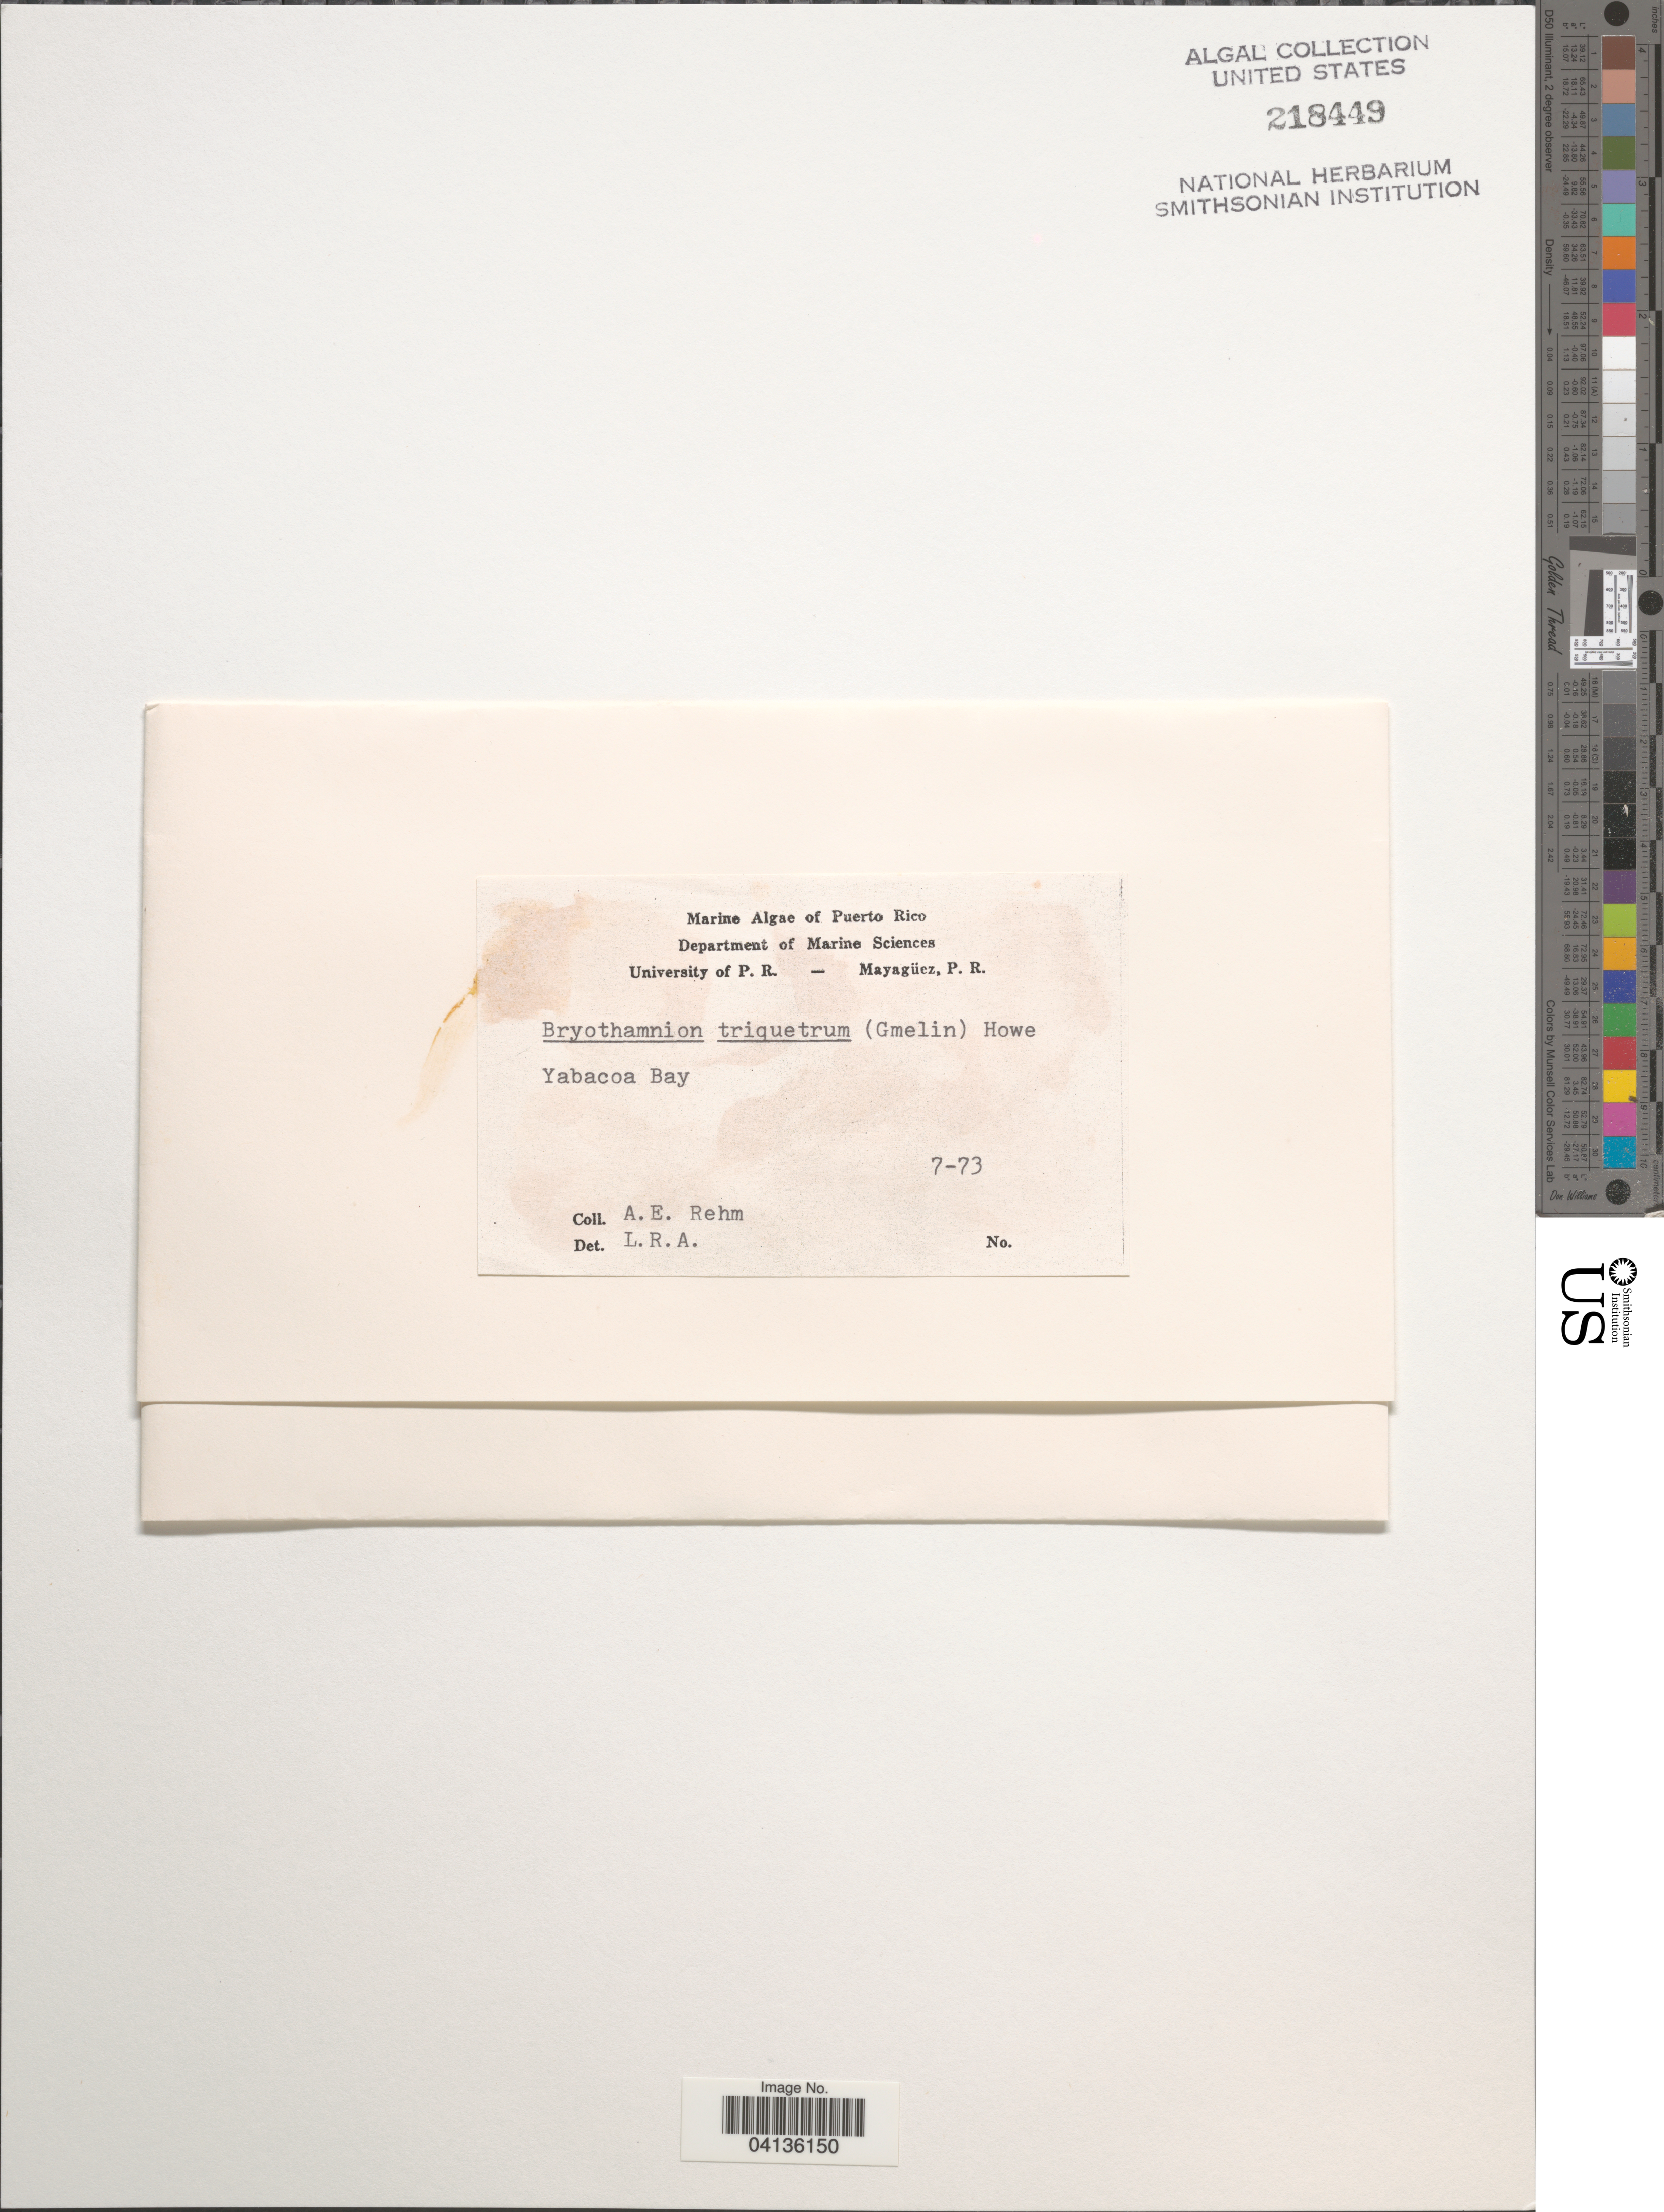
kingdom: Plantae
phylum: Rhodophyta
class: Florideophyceae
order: Ceramiales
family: Rhodomelaceae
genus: Alsidium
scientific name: Alsidium sp.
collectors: A. Rehm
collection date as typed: Transcribed d/m/y: /7/73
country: Puerto Rico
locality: Yabacoa Bay.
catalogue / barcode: US 218449